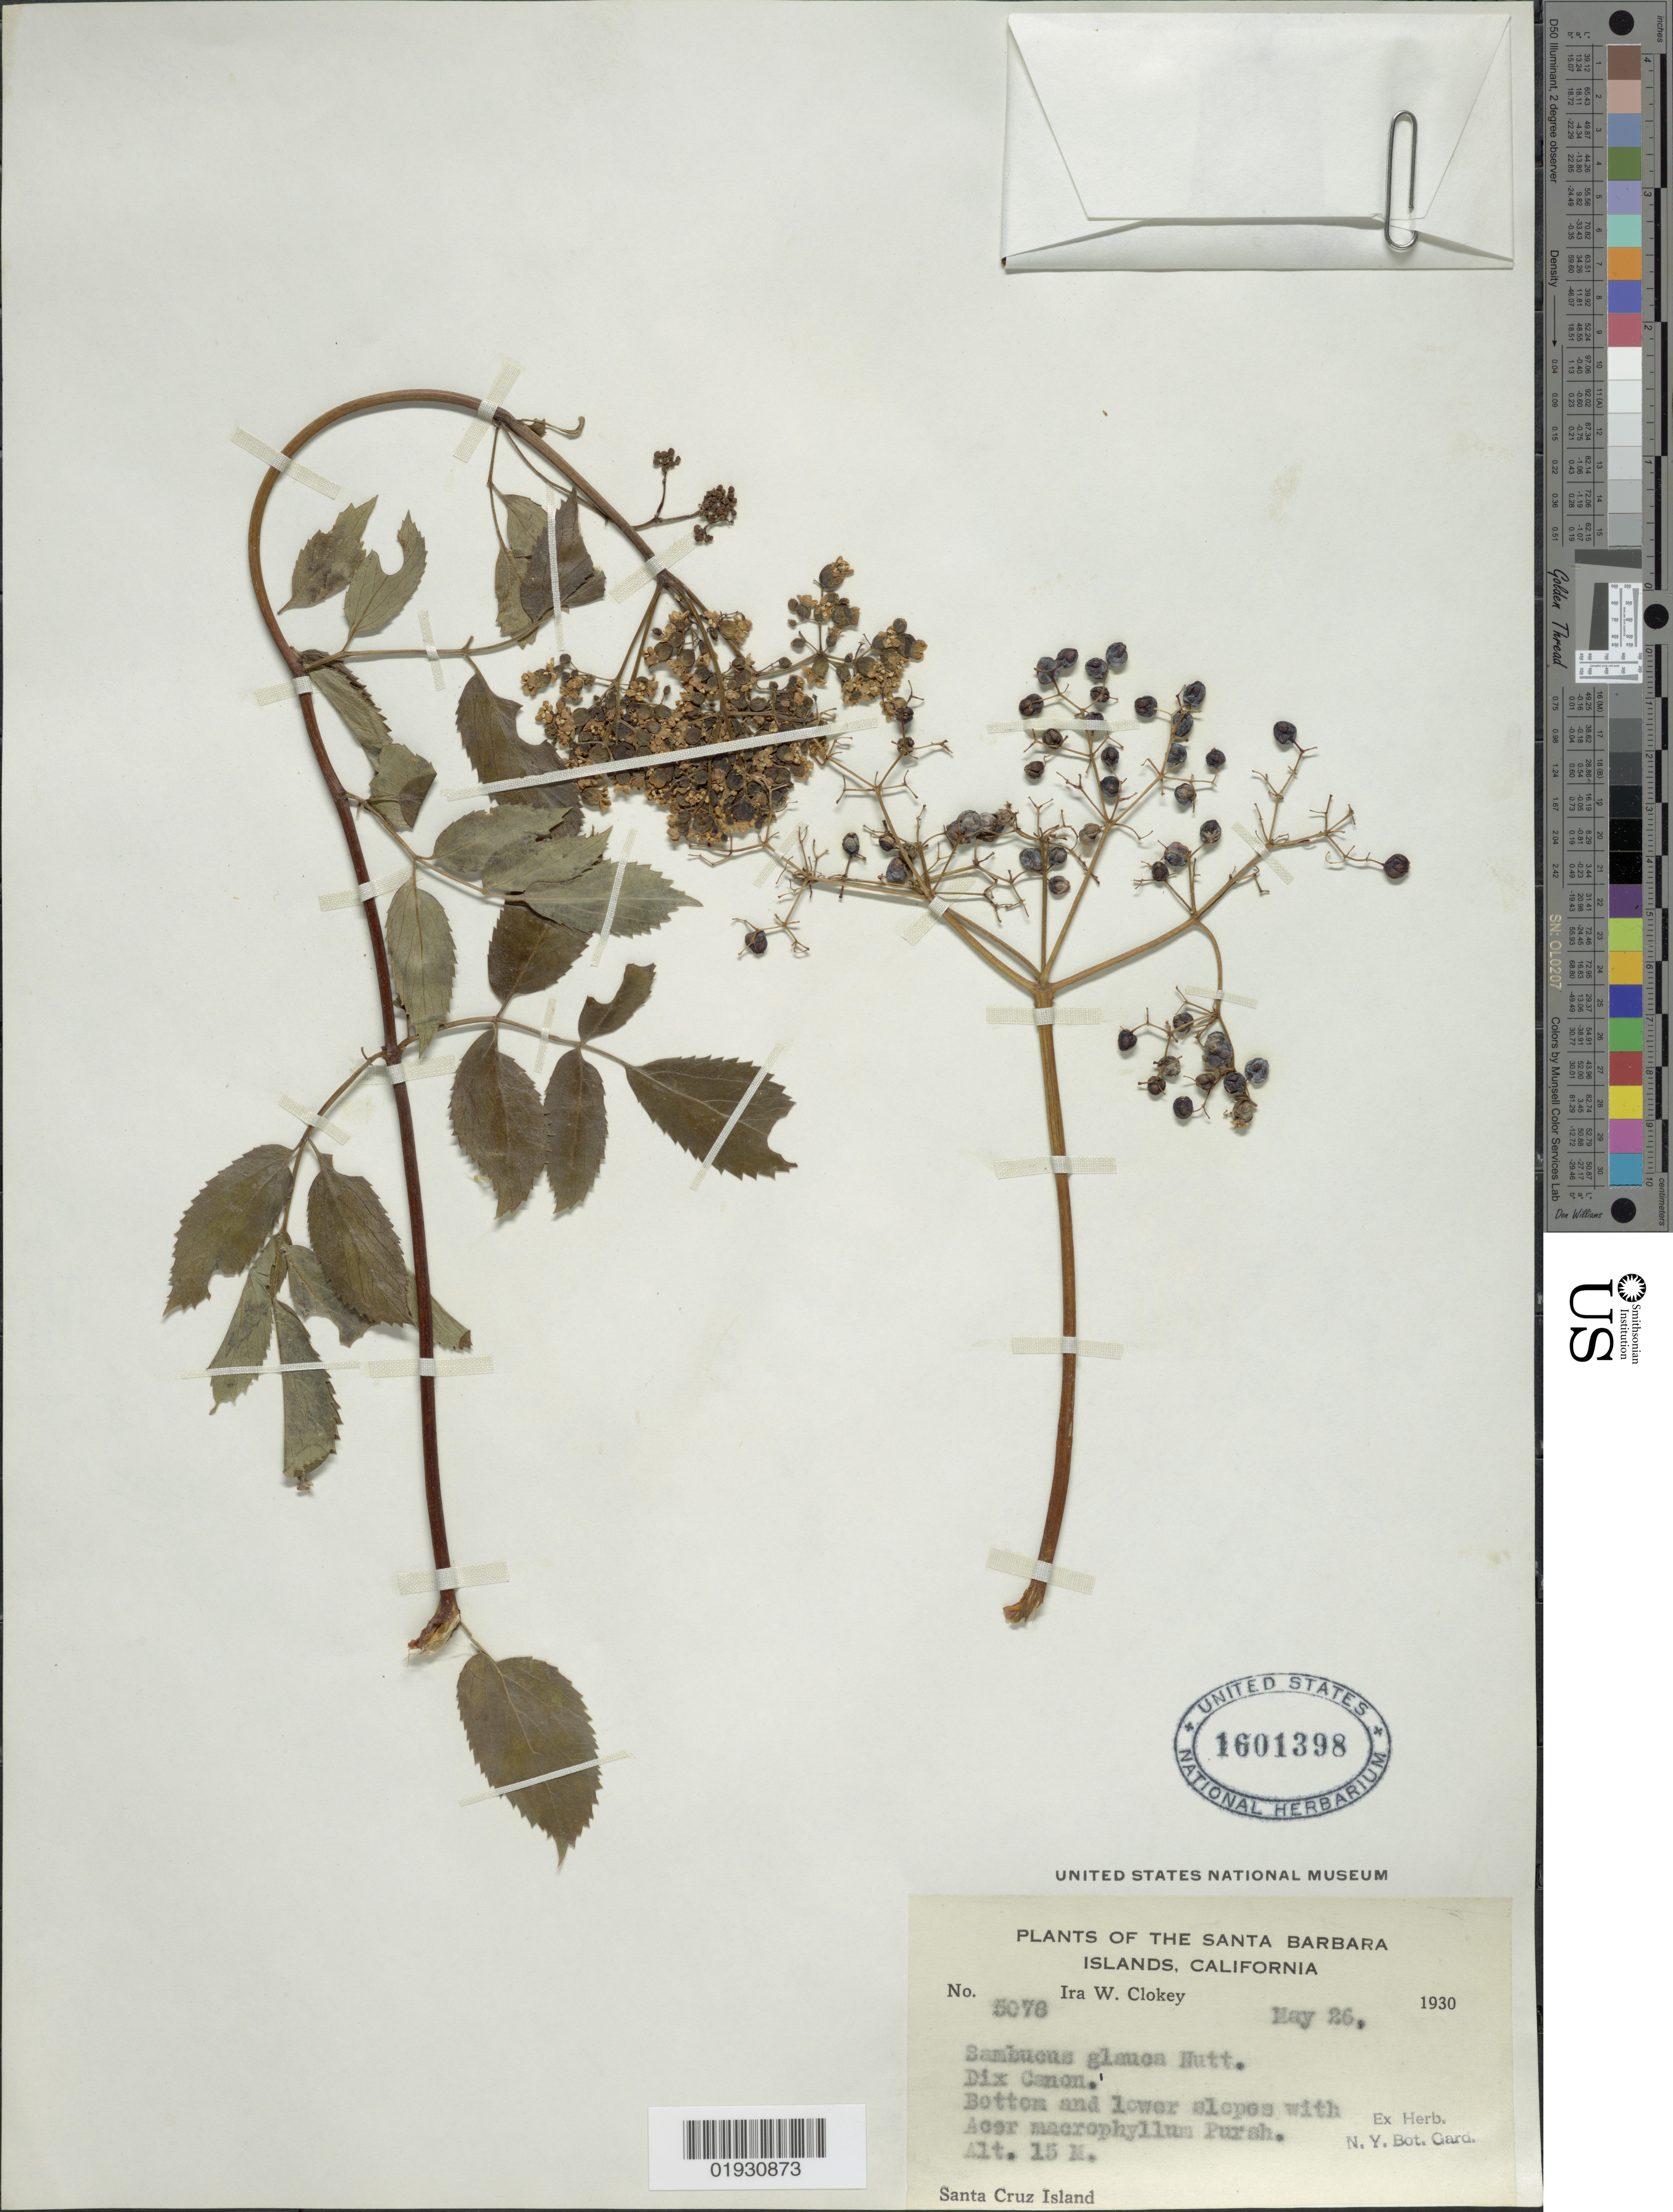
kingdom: Plantae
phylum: Tracheophyta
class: Magnoliopsida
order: Dipsacales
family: Viburnaceae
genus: Sambucus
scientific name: Sambucus cerulea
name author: Raf.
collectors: I. W. Clokey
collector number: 5078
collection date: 1930-05-26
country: United States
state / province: California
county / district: Santa Barbara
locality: Santa Barbara Islands. Santa Cruz Island.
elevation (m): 15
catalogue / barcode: US 1601398